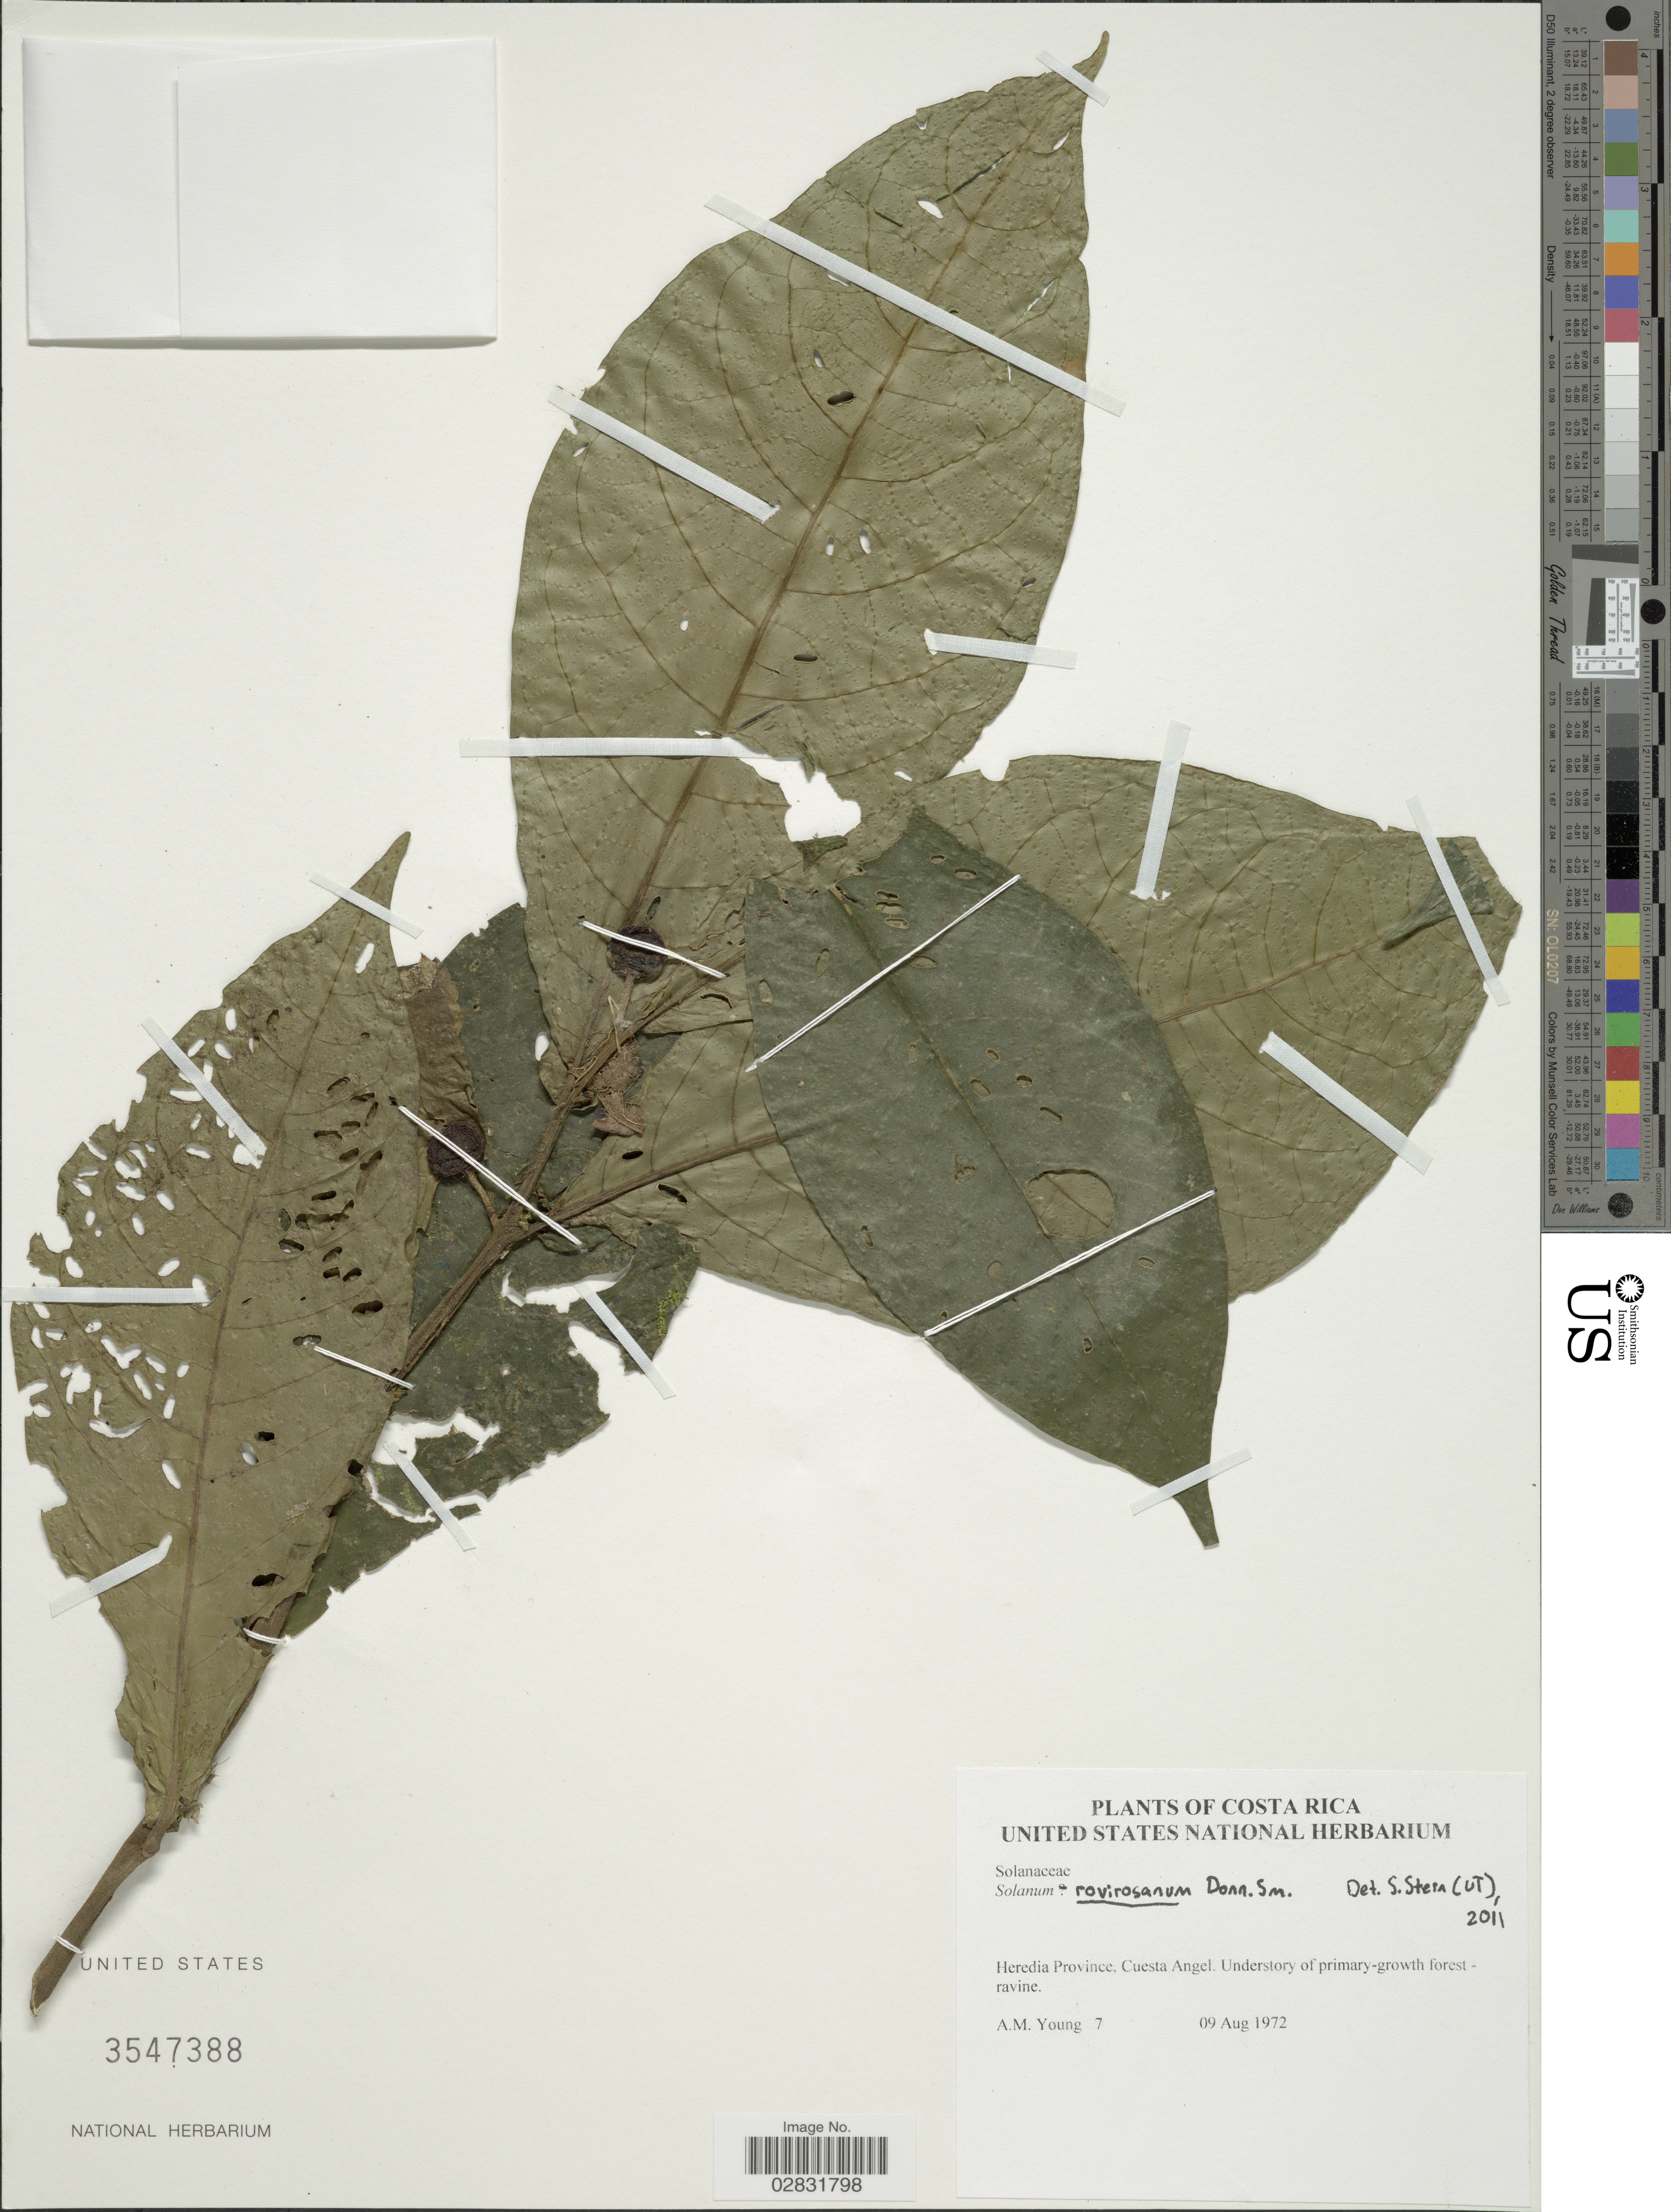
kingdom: Plantae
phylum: Tracheophyta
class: Magnoliopsida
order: Solanales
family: Solanaceae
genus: Solanum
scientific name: Solanum rovirosanum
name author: Donn. Sm.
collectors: A. Young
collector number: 7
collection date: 1972-08-09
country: Costa Rica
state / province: Heredia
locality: Cuesta Angel.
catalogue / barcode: US 3547388